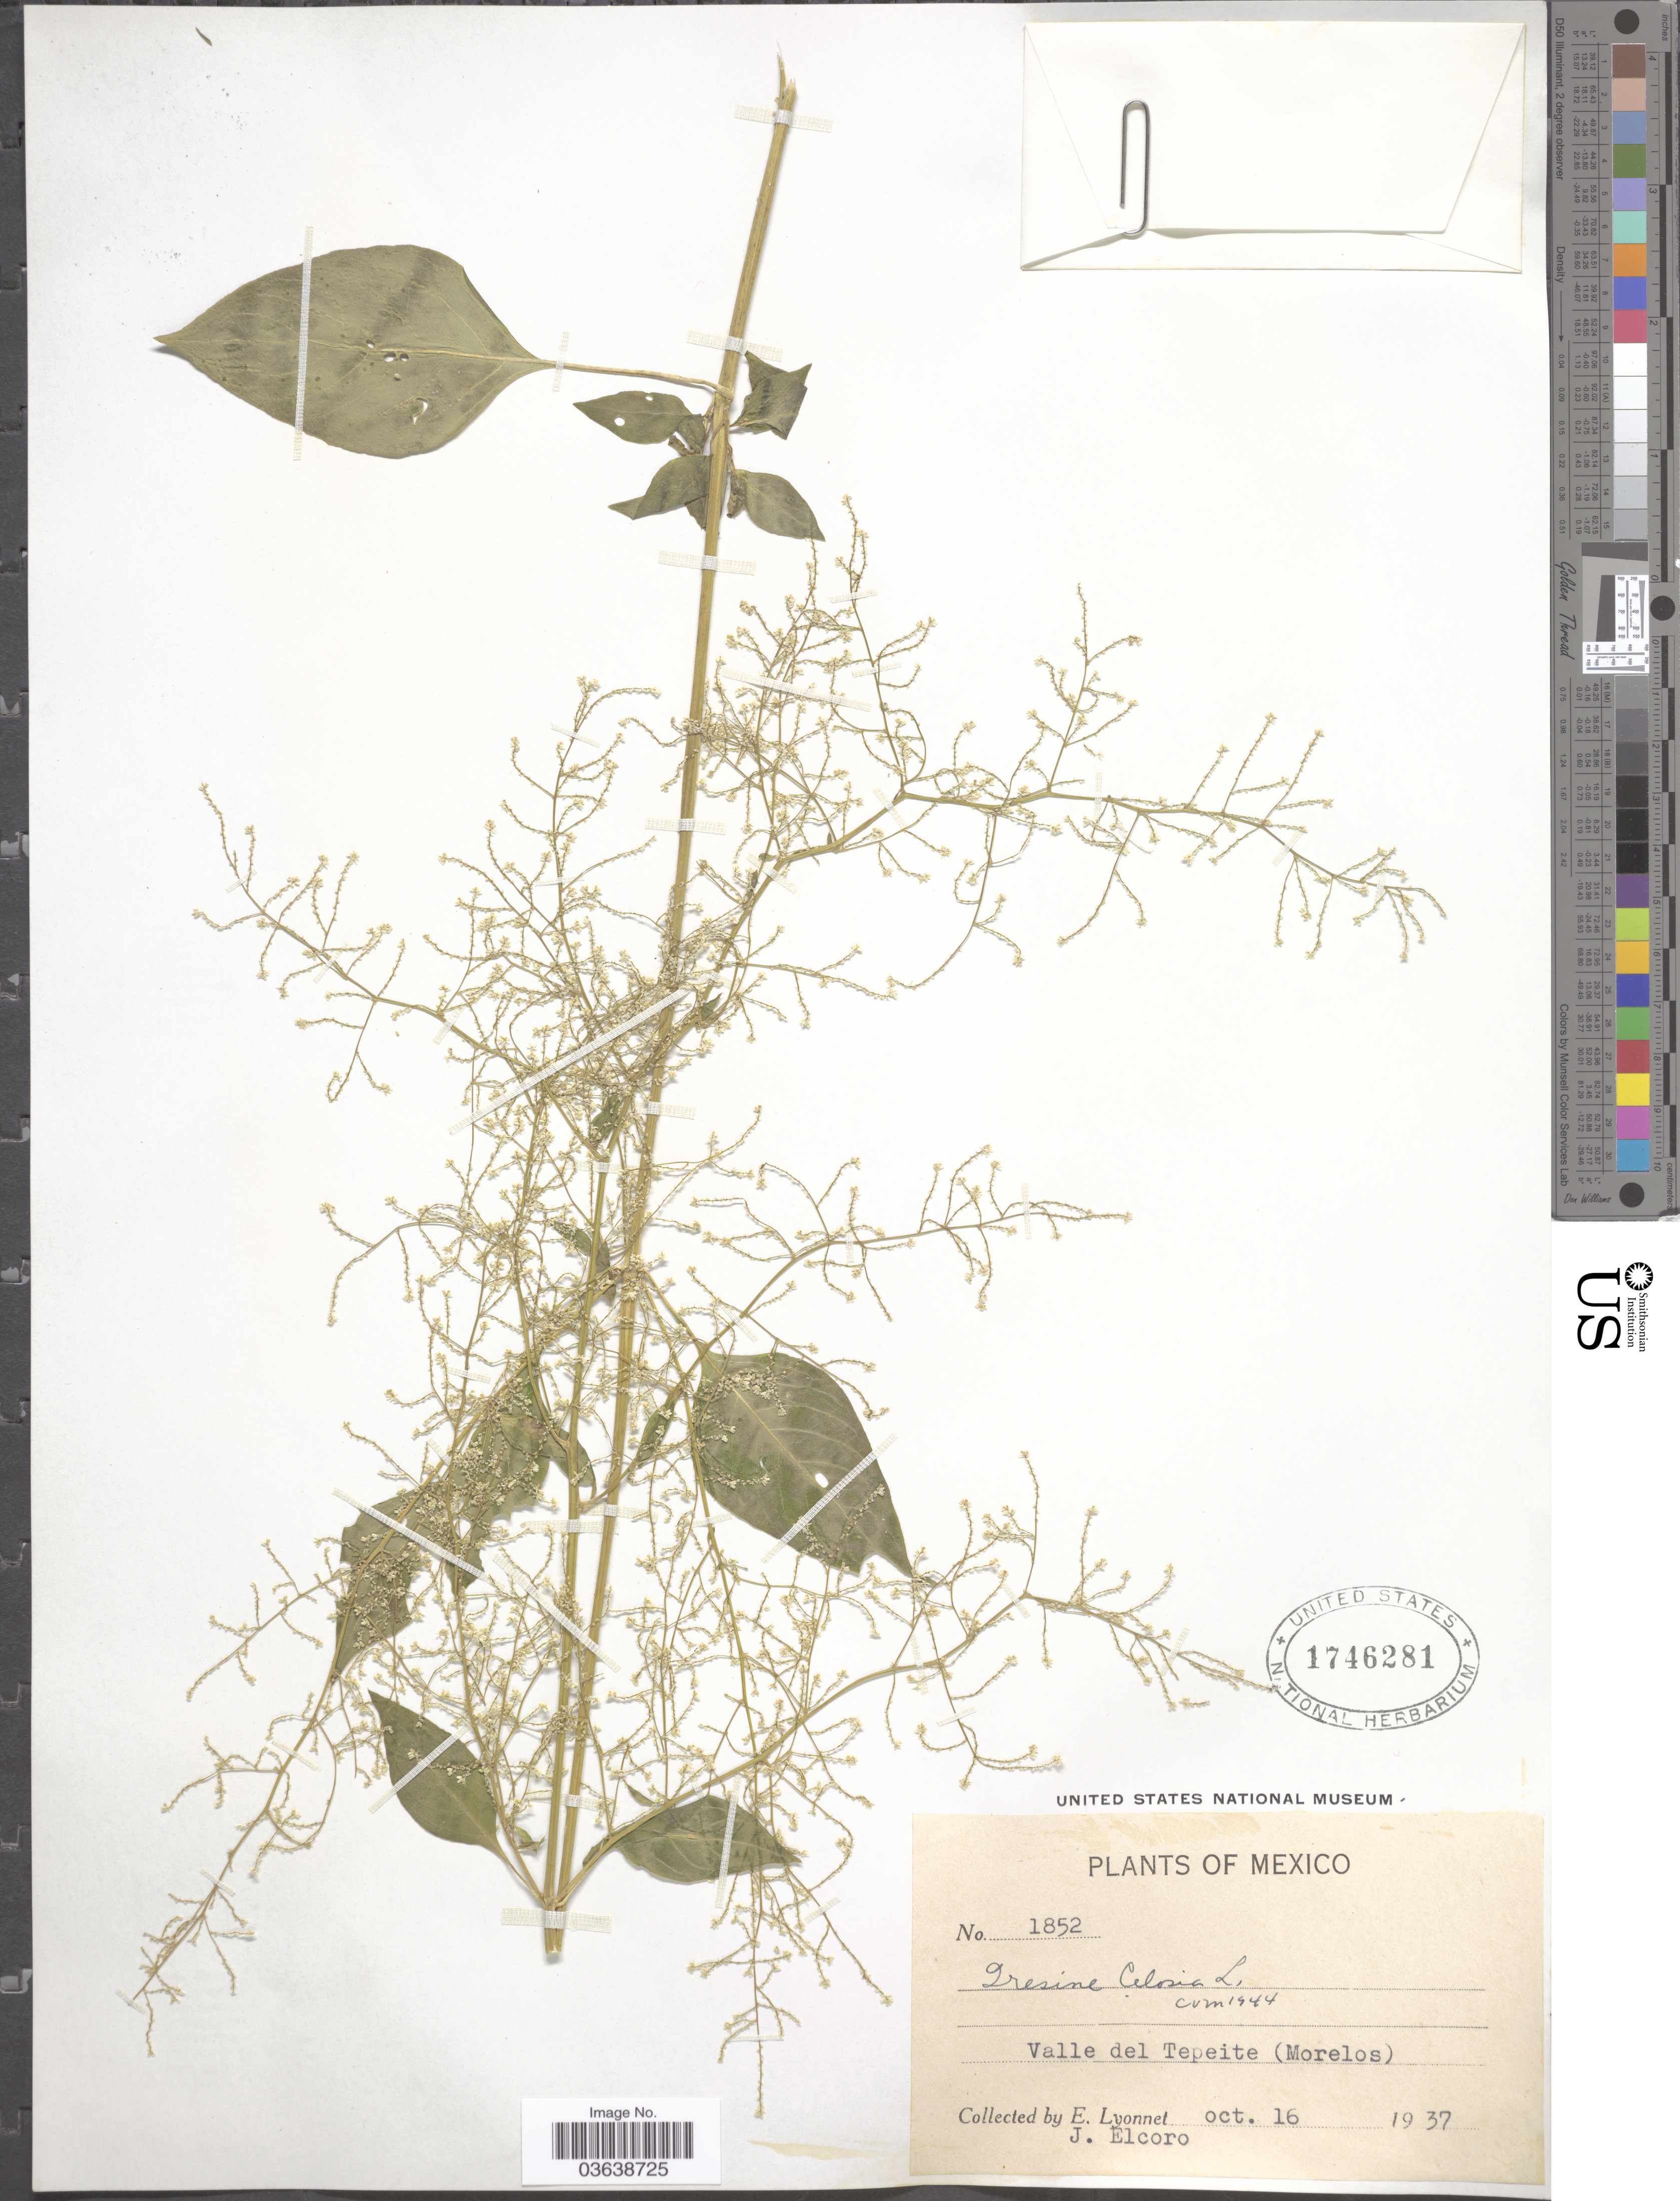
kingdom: Plantae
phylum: Tracheophyta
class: Magnoliopsida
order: Caryophyllales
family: Amaranthaceae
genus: Iresine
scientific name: Iresine celosia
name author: L.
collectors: E. Lyonnet & J. Elcoro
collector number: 1852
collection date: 1937-10-16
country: Mexico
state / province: Morelos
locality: Valle del Tepeite.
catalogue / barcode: US 1746281